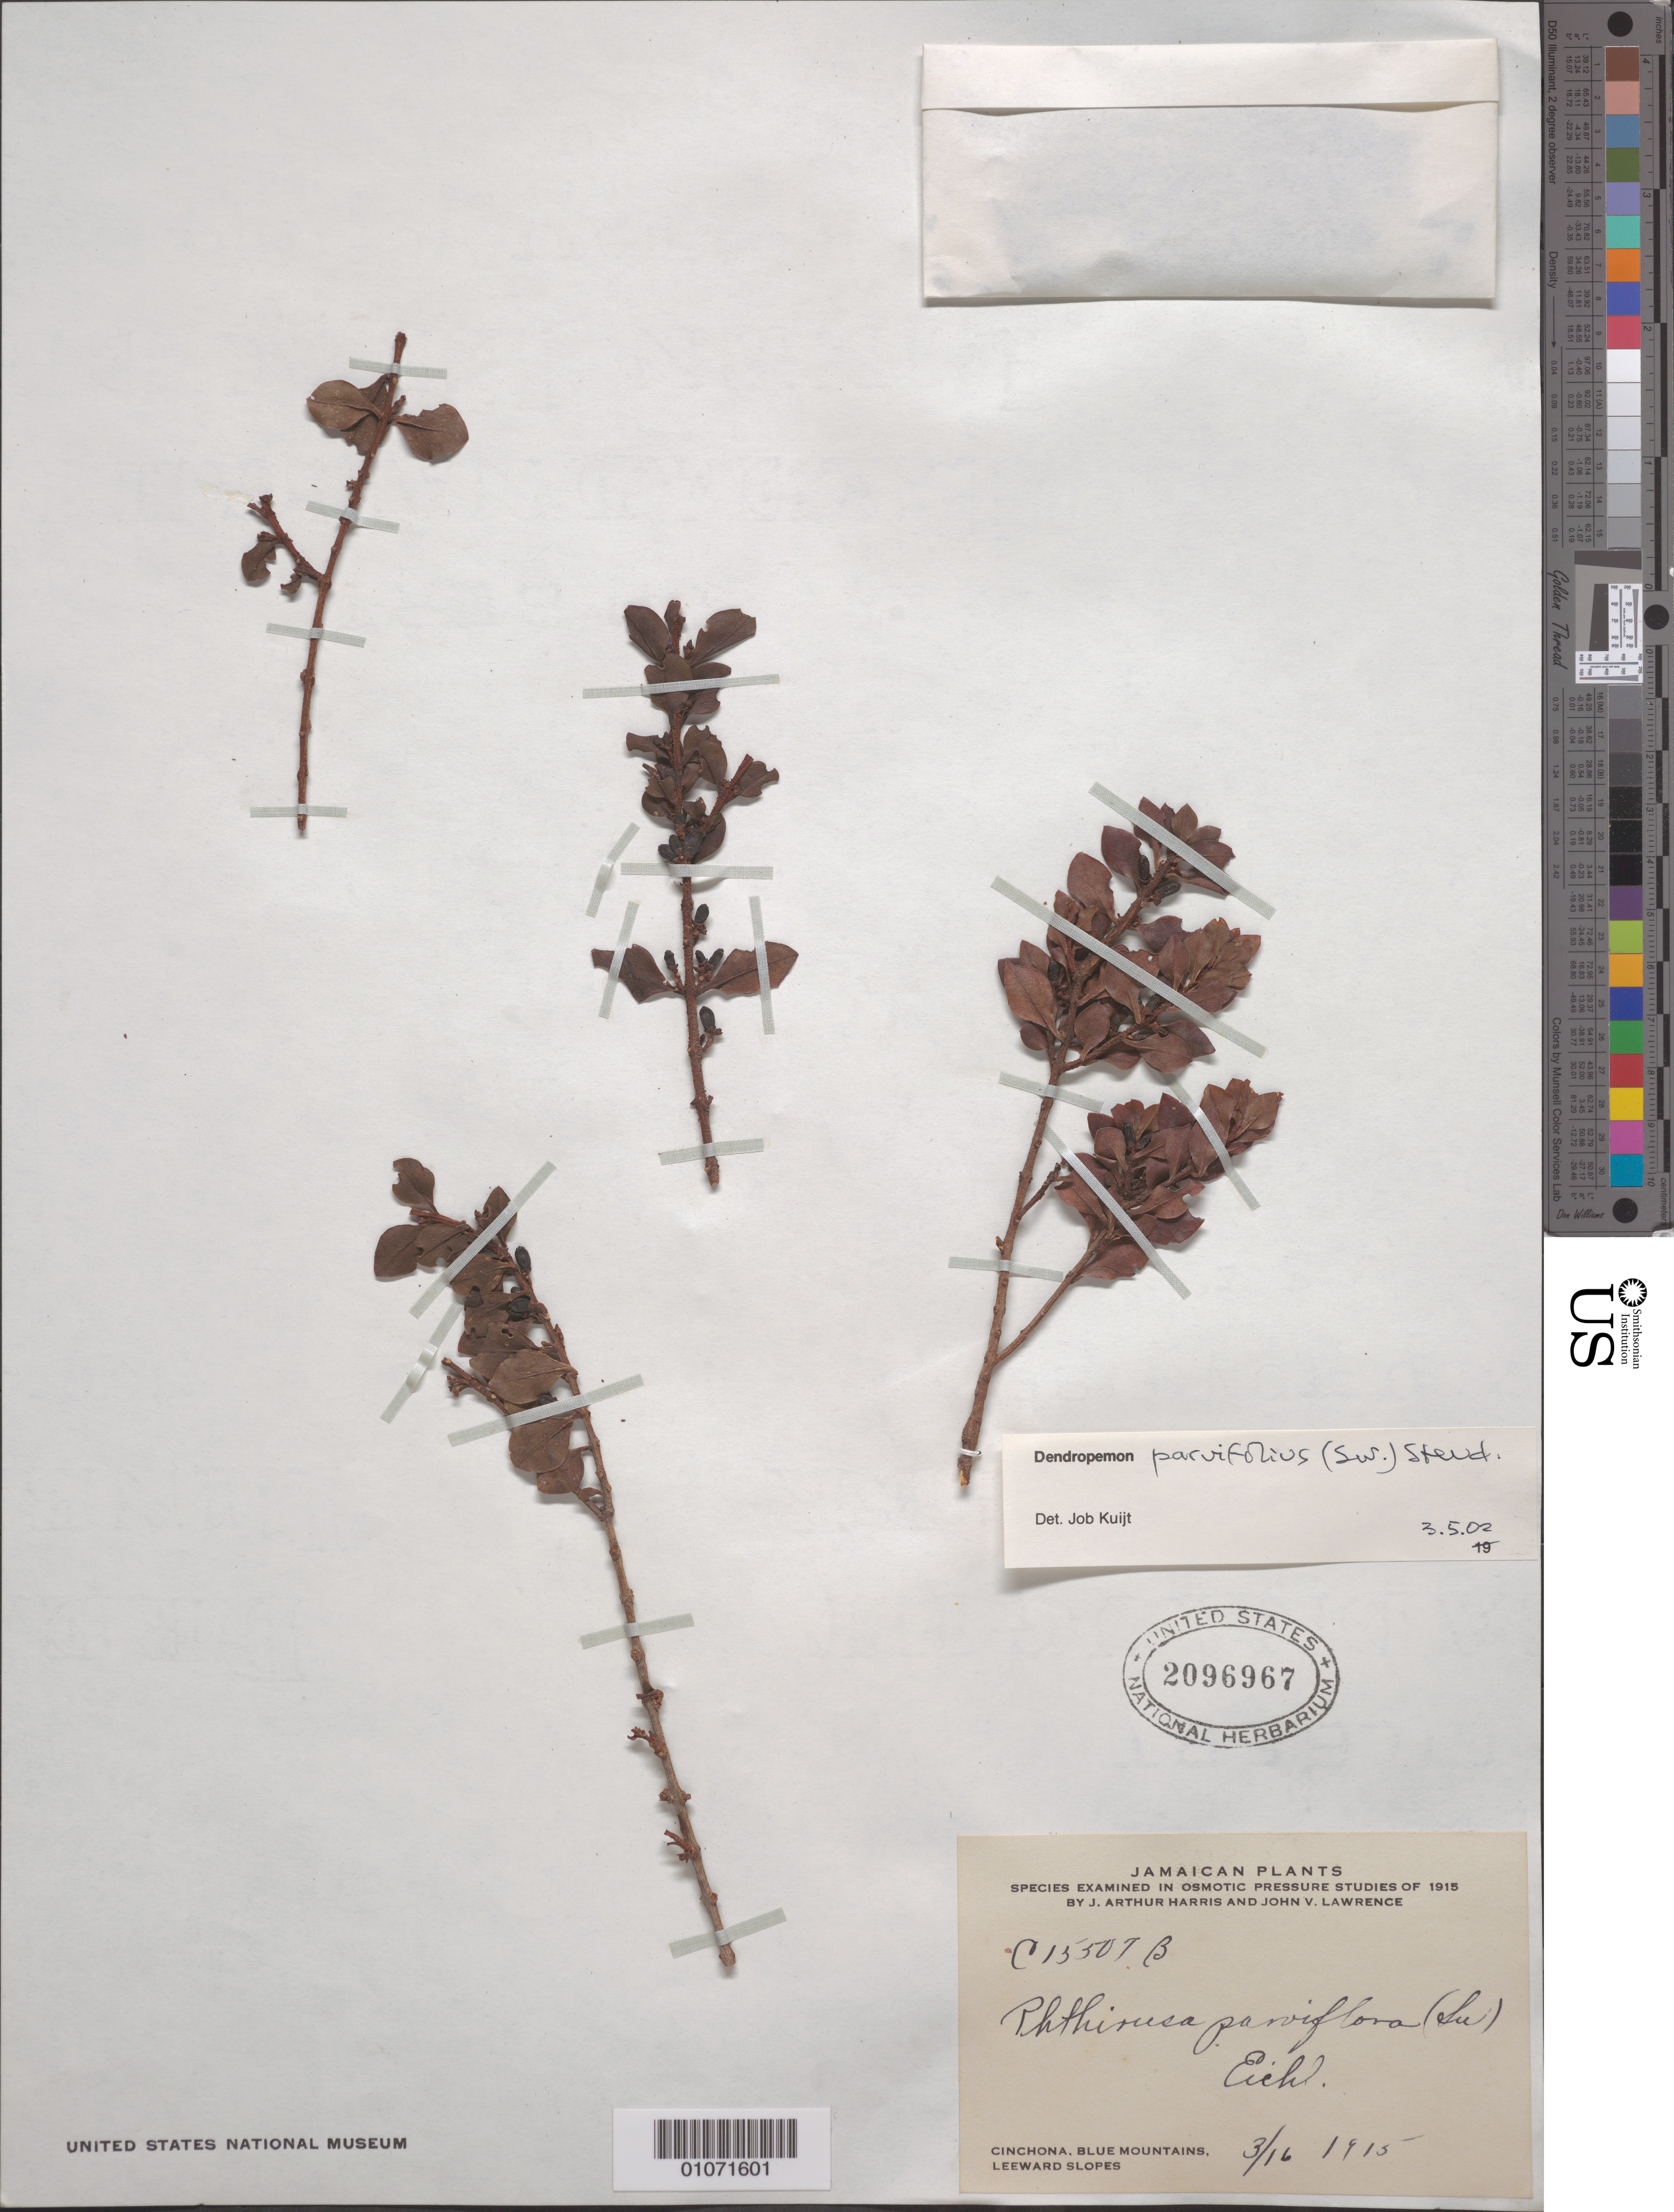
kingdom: Plantae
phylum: Tracheophyta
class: Magnoliopsida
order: Santalales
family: Loranthaceae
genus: Dendropemon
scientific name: Dendropemon parvifolius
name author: (Sw.) Steud.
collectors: A. Harris & J. Lawrence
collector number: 15507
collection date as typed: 16 Mar 1915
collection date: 1915-03-16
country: Jamaica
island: Jamaica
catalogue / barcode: US 2096967